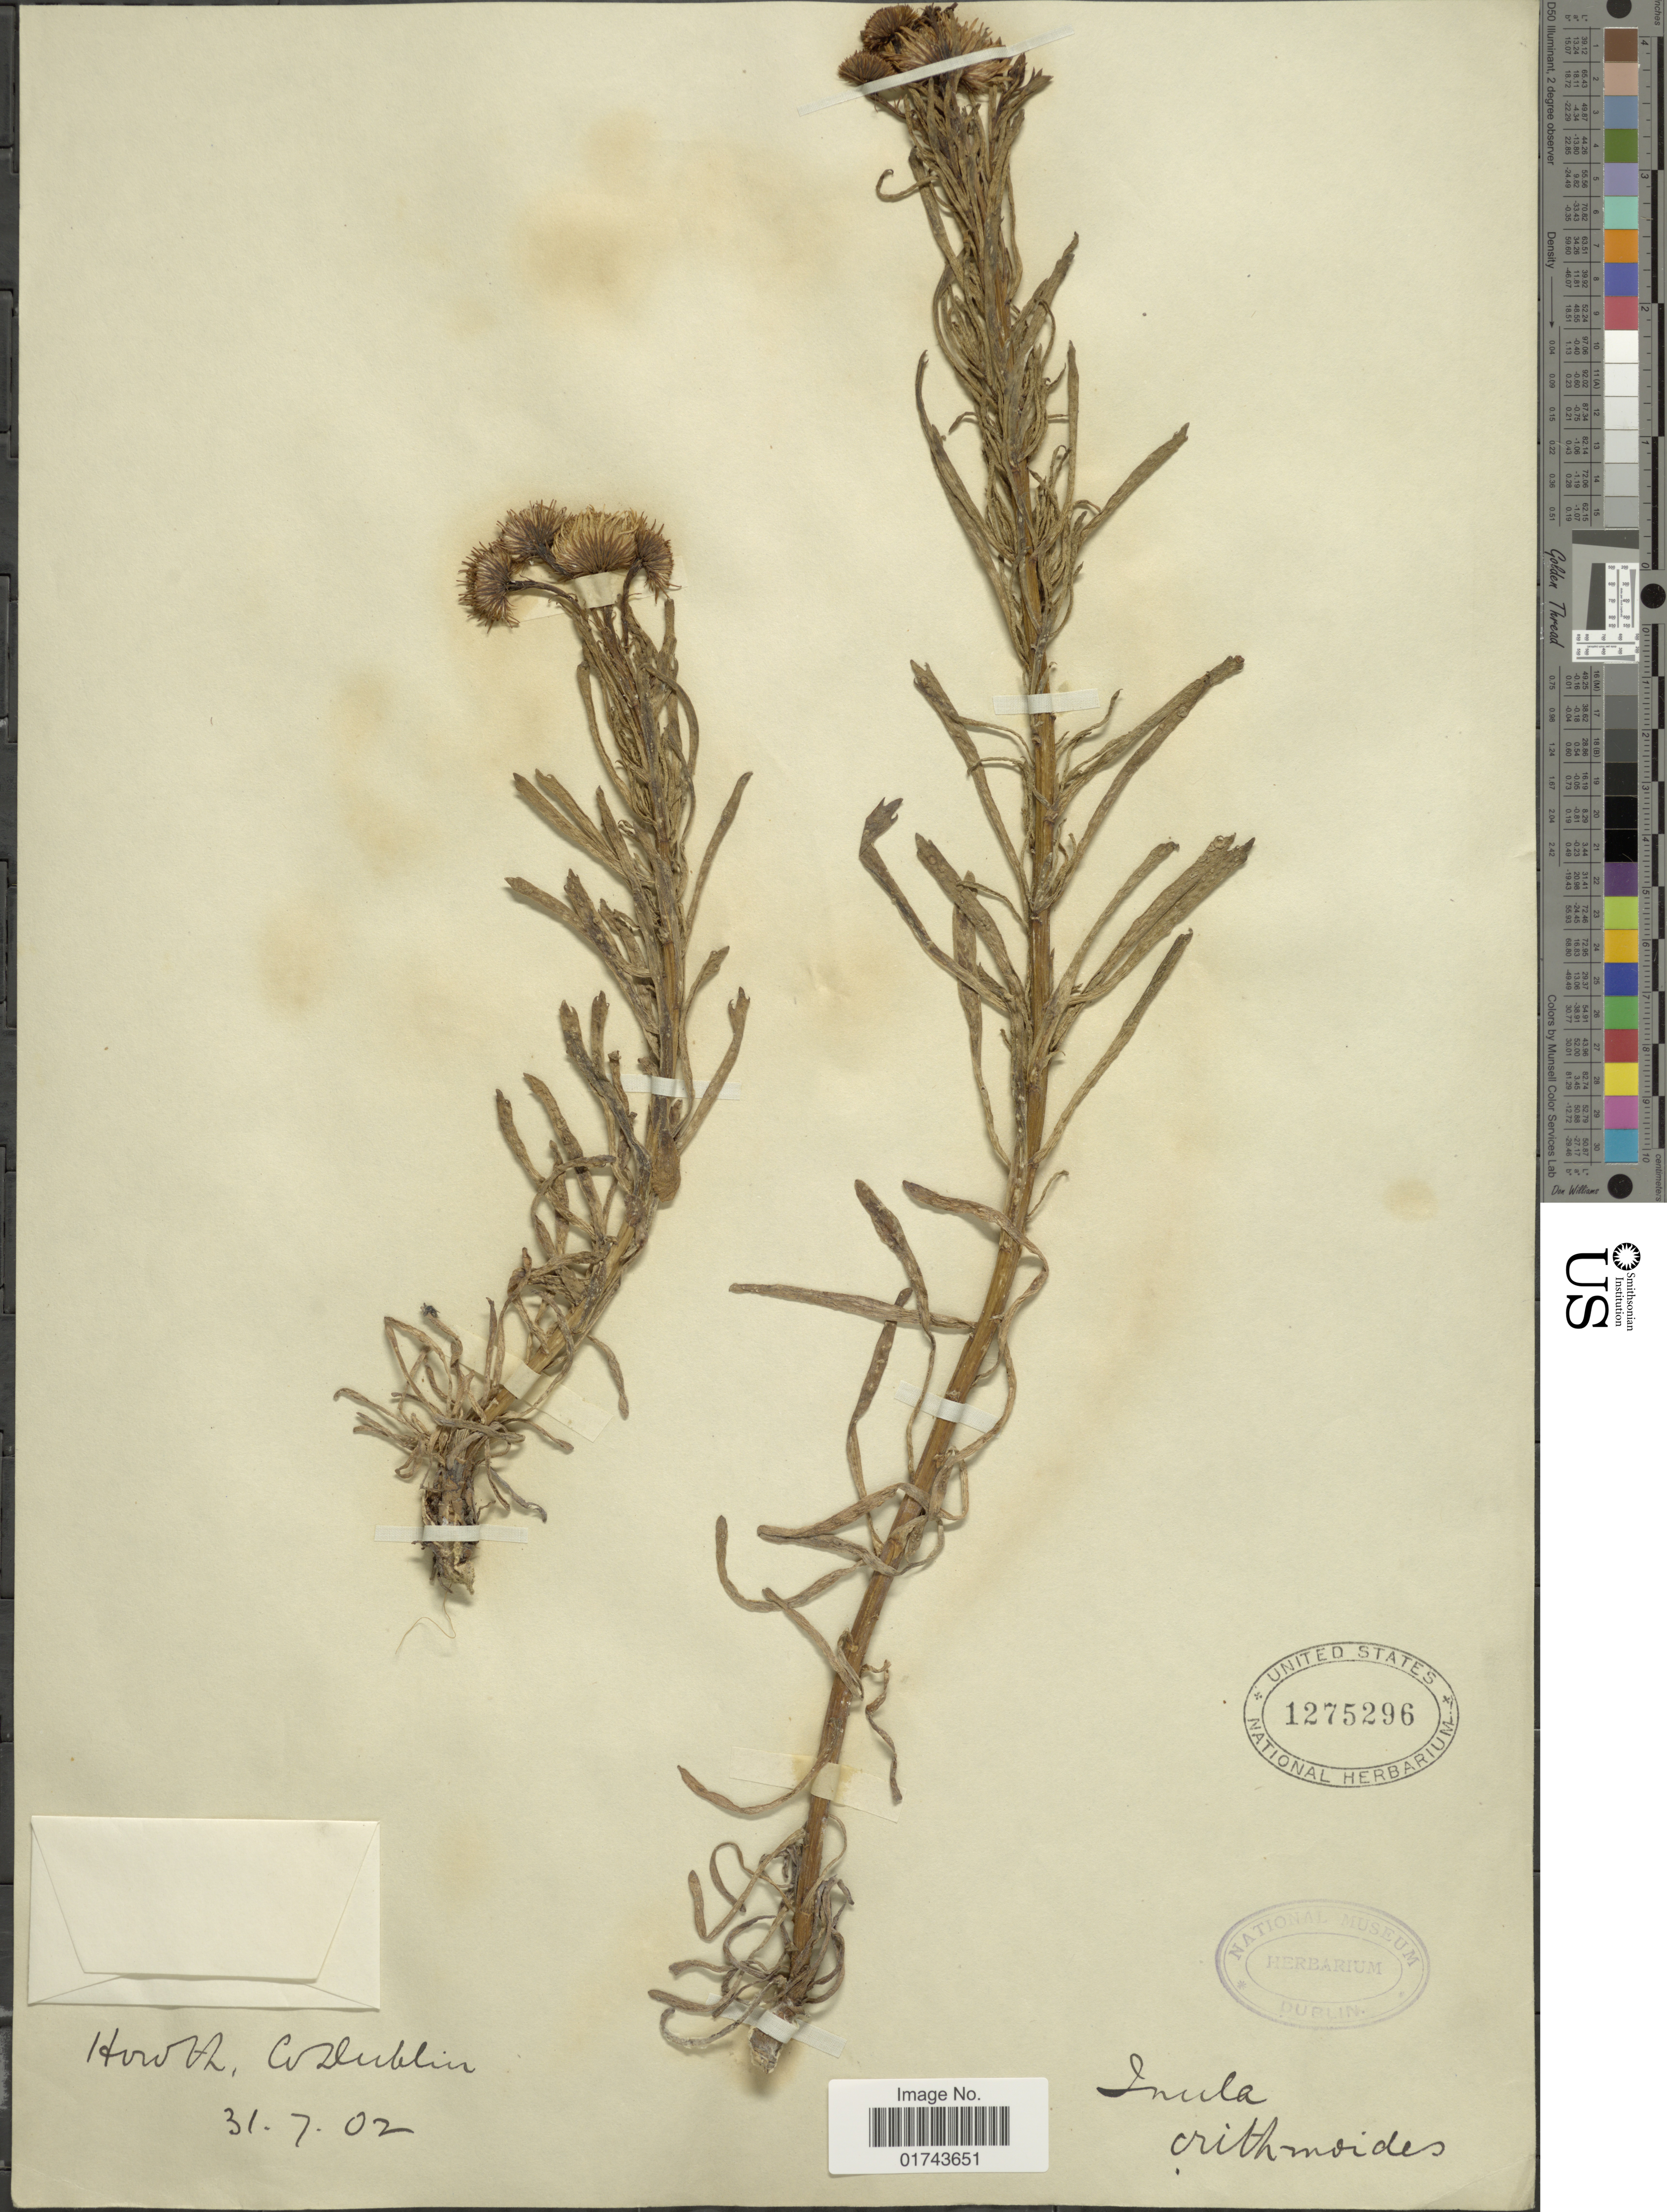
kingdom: Plantae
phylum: Tracheophyta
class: Magnoliopsida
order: Asterales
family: Asteraceae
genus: Inula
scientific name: Inula crithmoides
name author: L.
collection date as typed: Transcribed d/m/y: 31/7/2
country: Ireland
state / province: Leinster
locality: Inula, Crith moides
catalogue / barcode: US 1275296